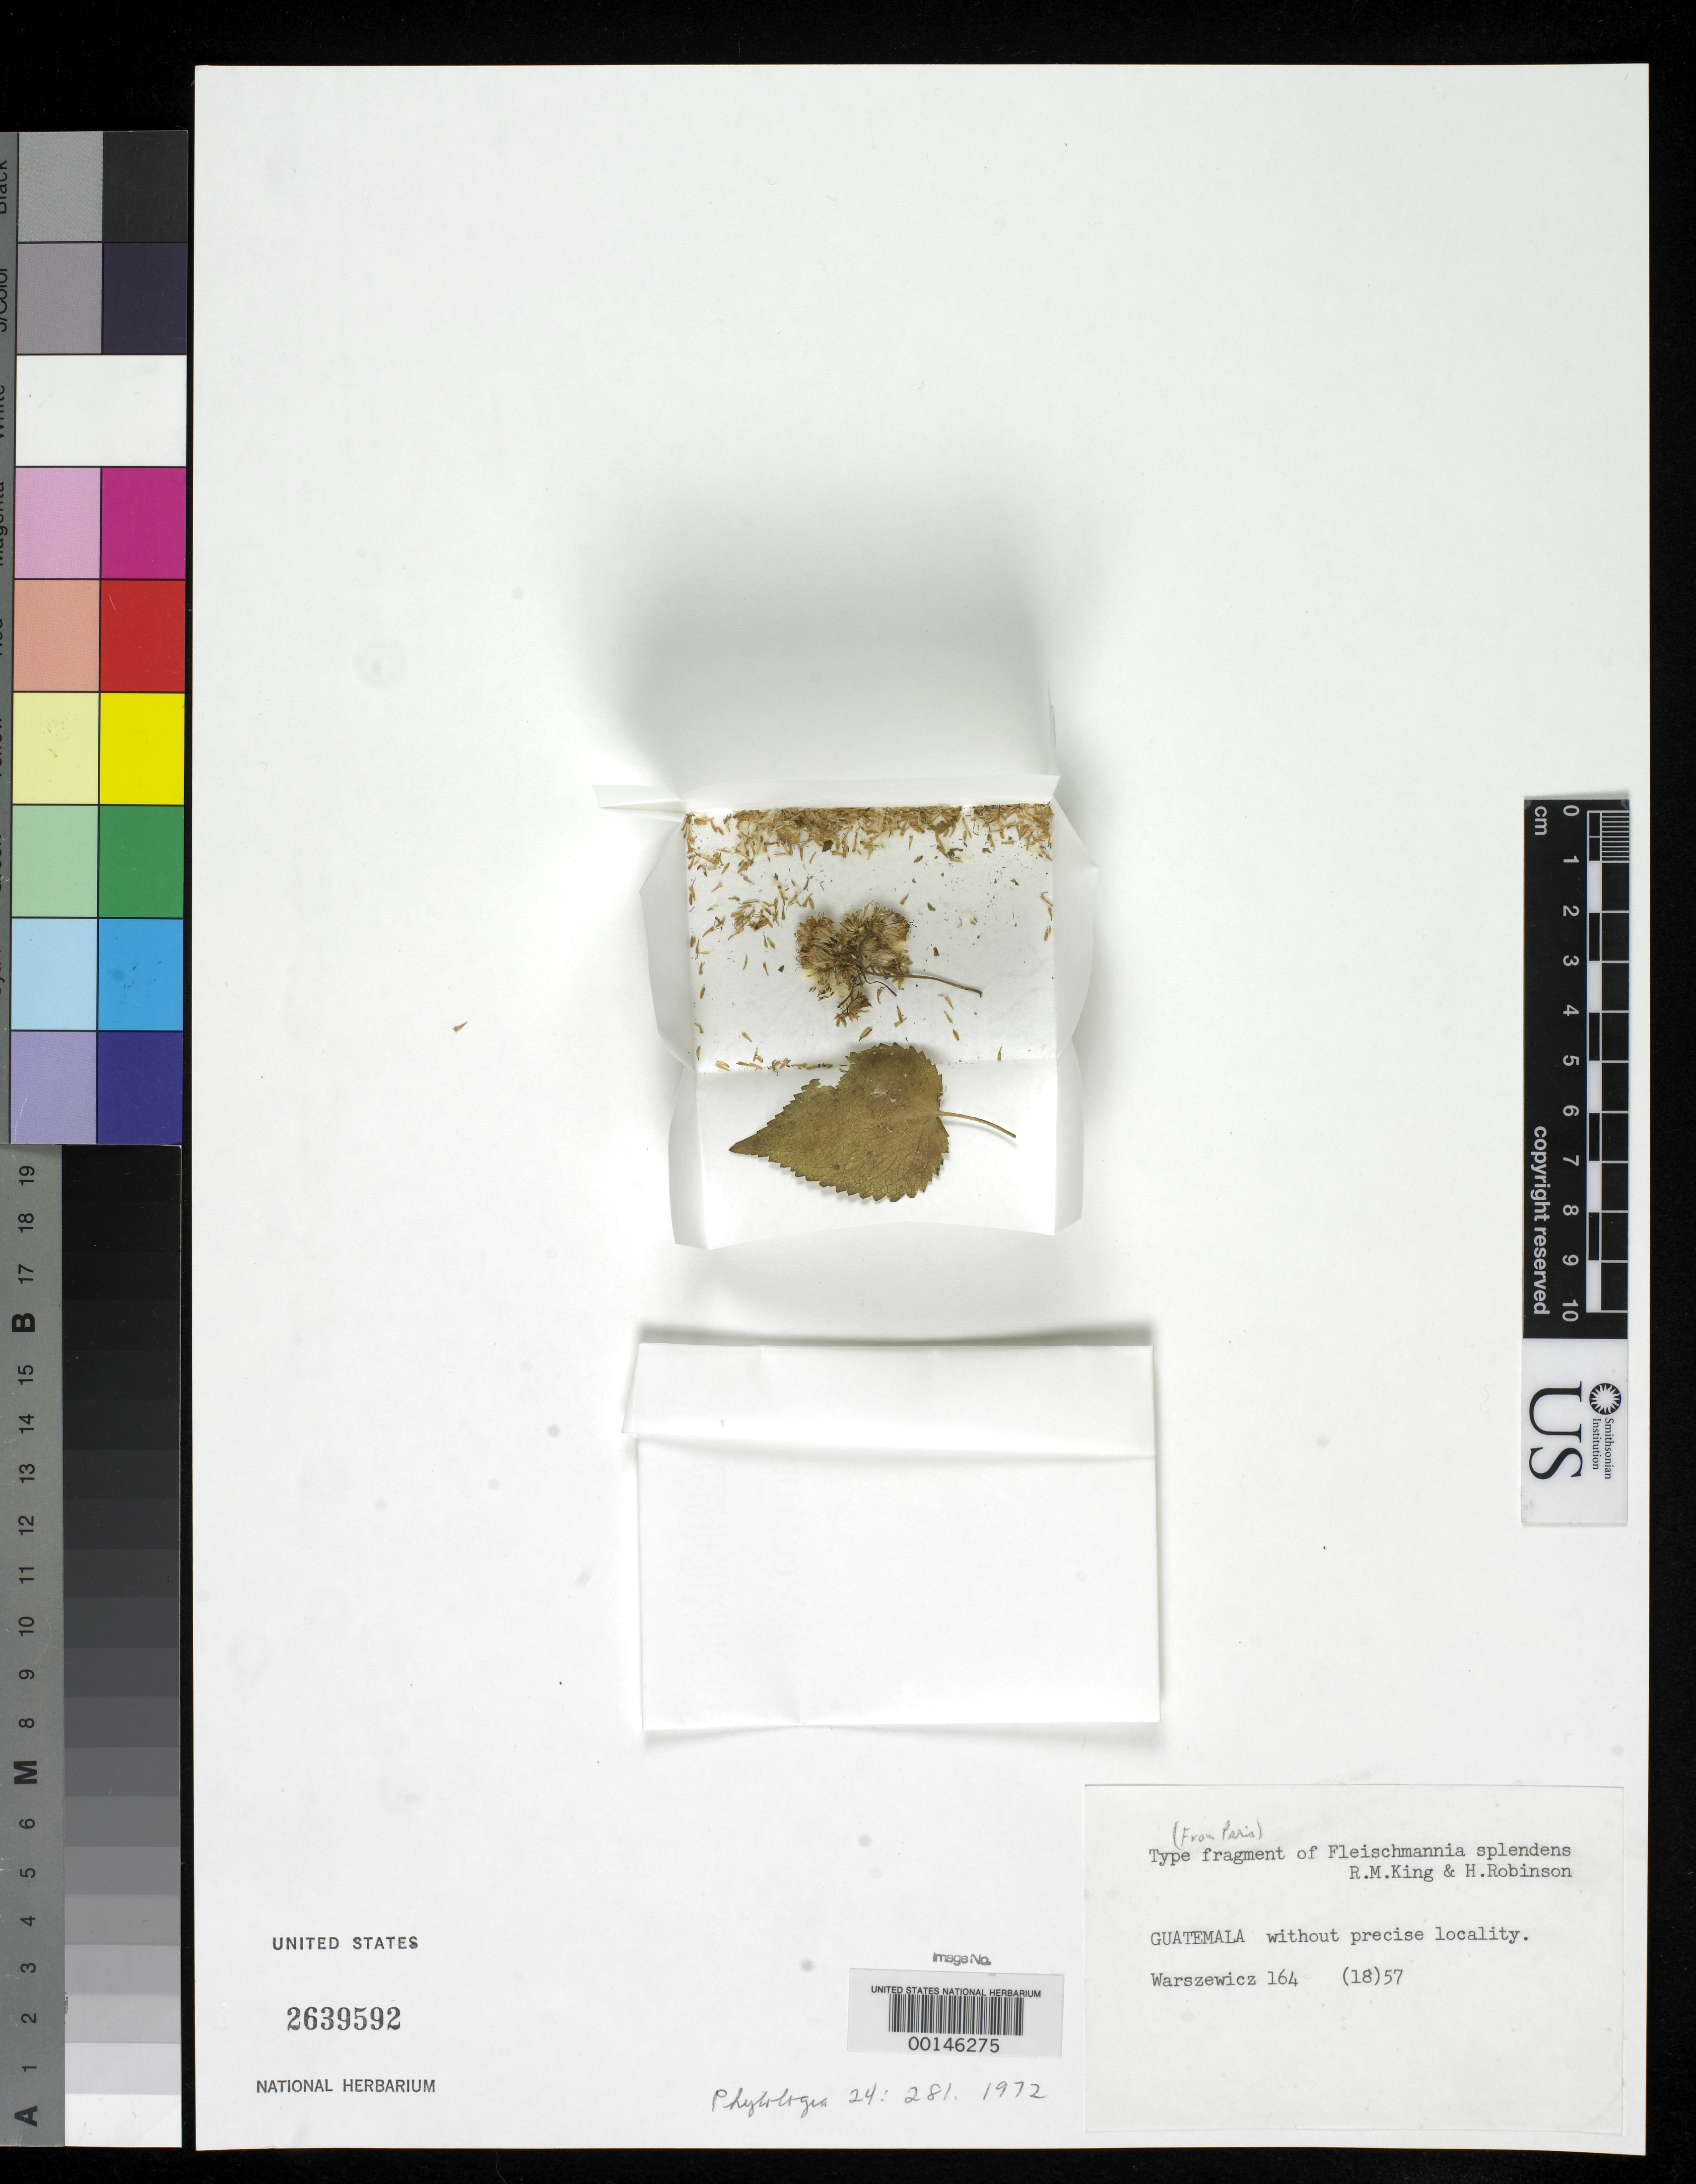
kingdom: Plantae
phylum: Tracheophyta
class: Magnoliopsida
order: Asterales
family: Asteraceae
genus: Fleischmannia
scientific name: Fleischmannia splendens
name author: R.M. King & H. Rob.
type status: Type Material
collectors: J. R. Warszewicz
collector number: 164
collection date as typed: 1857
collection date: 1857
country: Guatemala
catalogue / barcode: US 2639592